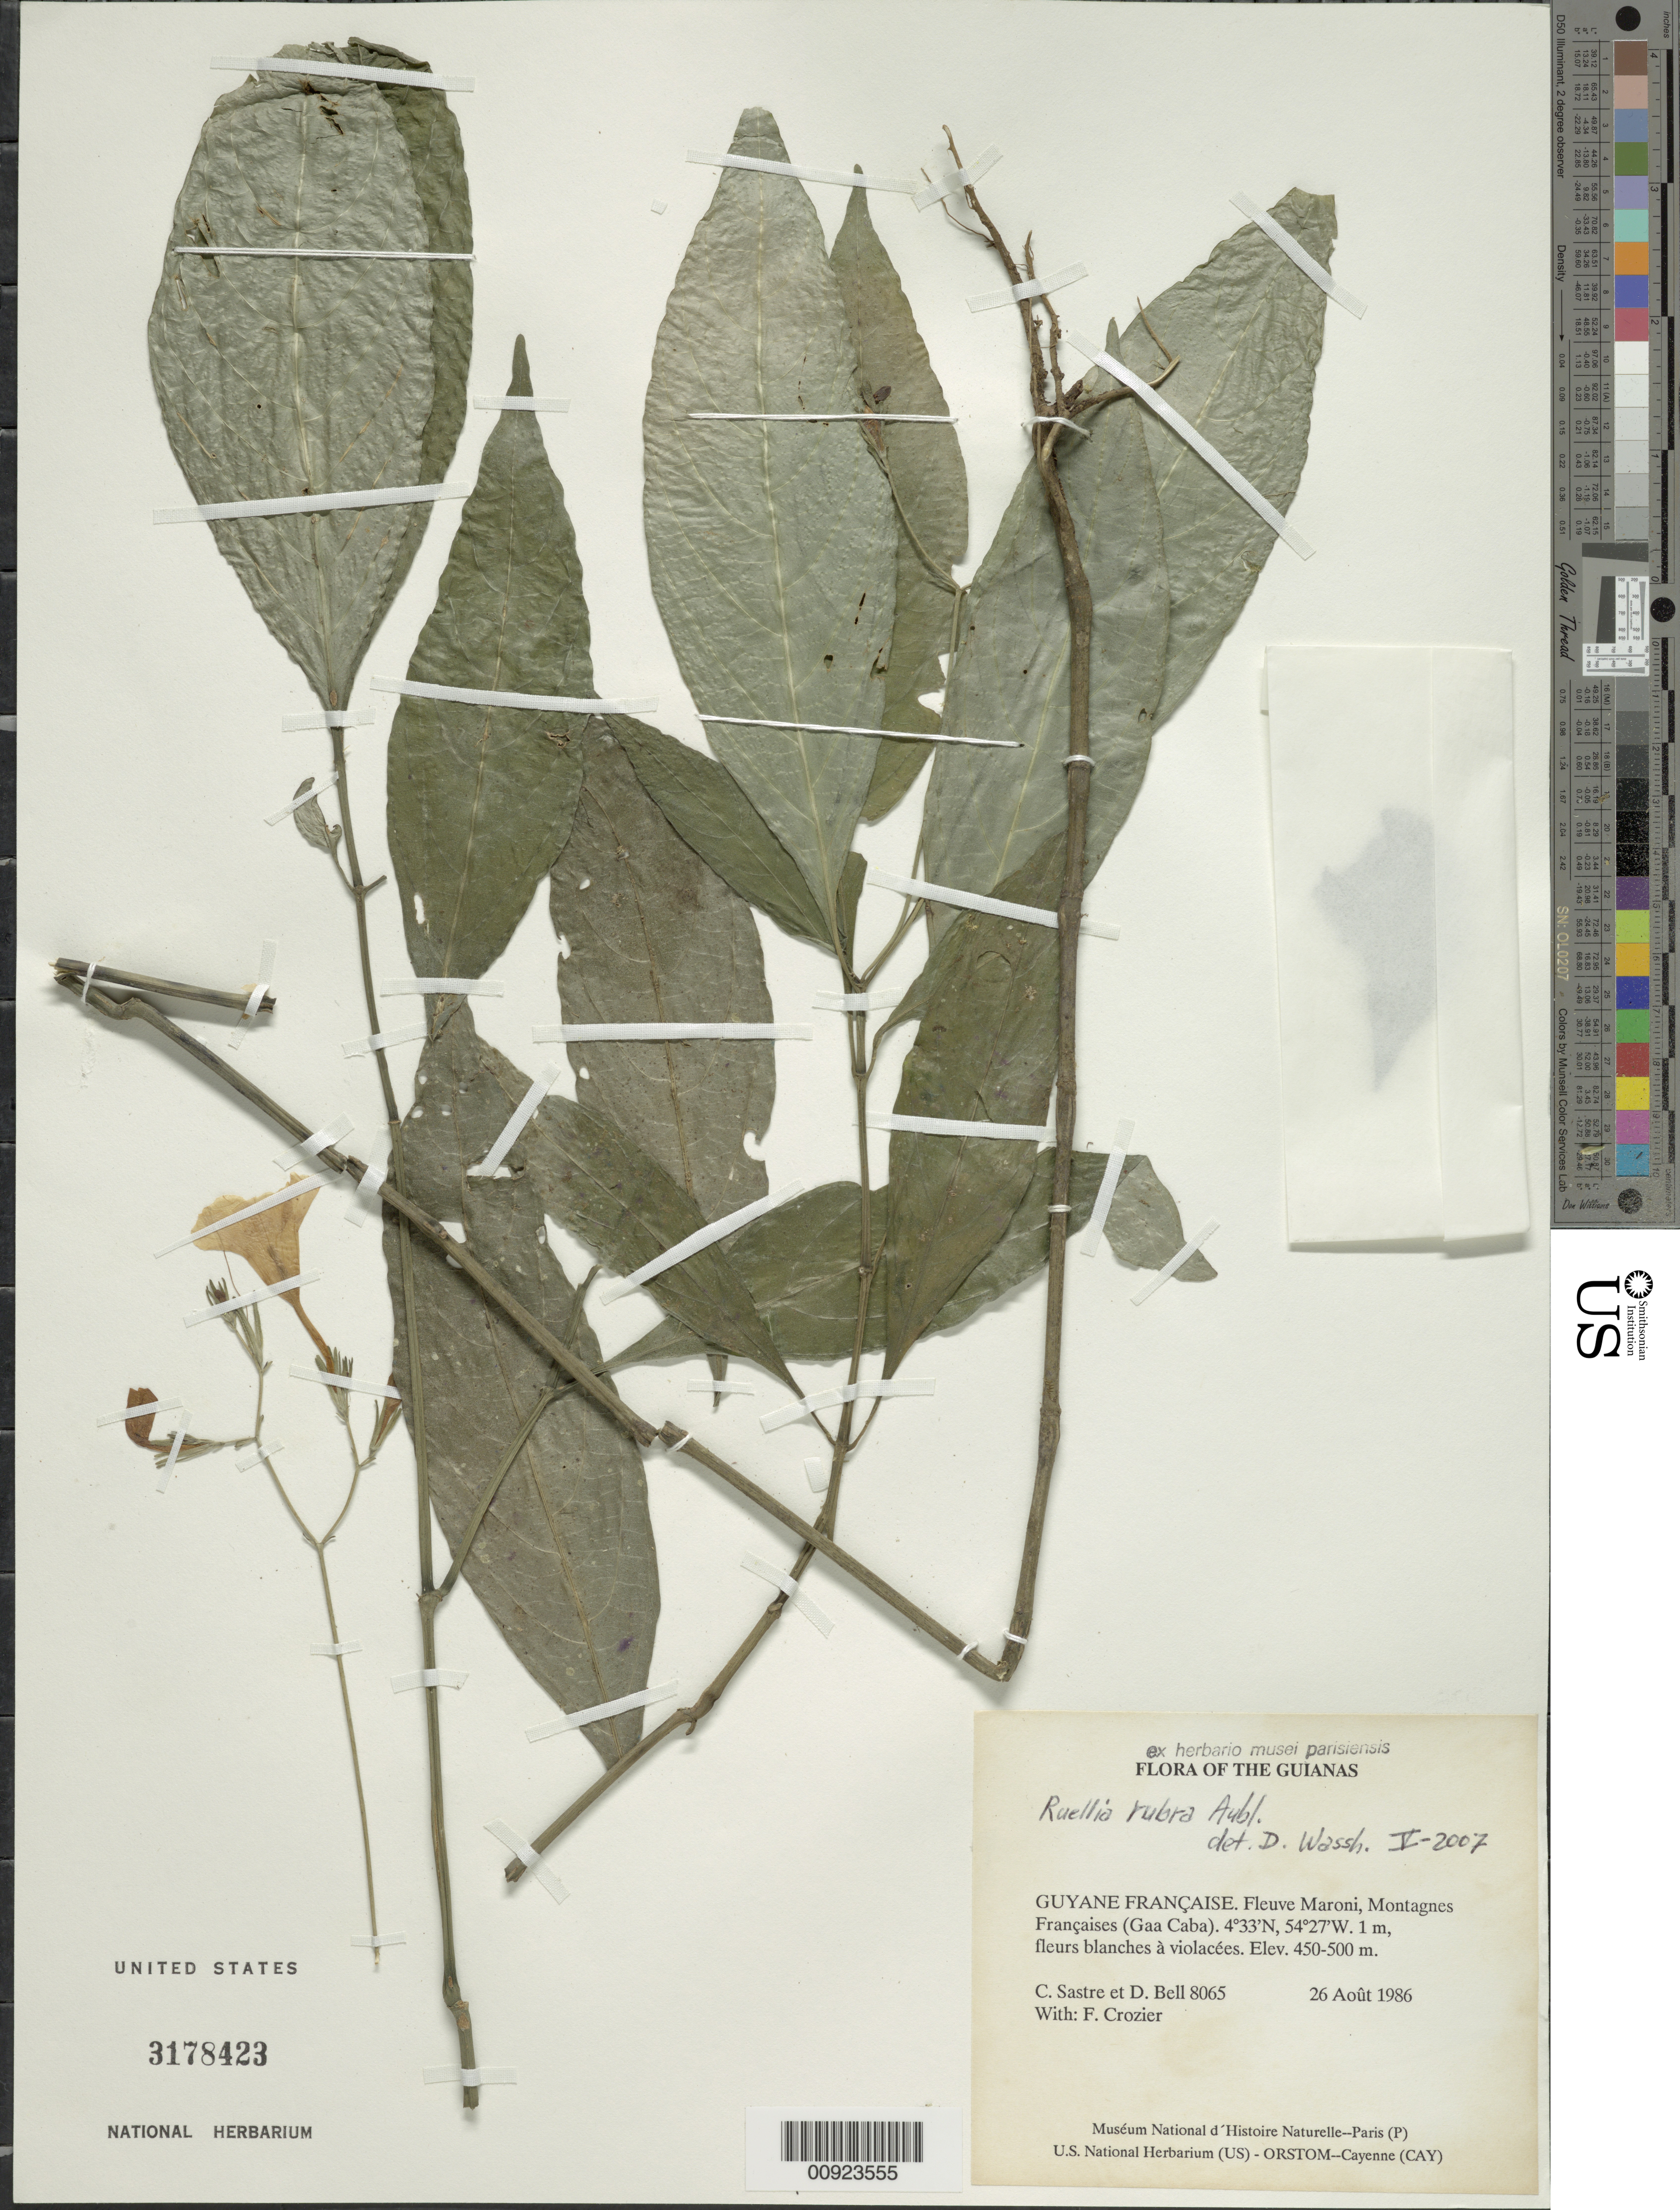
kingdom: Plantae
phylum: Tracheophyta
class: Magnoliopsida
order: Lamiales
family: Acanthaceae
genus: Ruellia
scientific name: Ruellia rubra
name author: Aubl.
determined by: Wasshausen, Dieter C., (BOT), Smithsonian Institution - National Museum of Natural History (UNITED STATES)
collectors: C. H. L. Sastre, D. A. Bell & F. Crozier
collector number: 8065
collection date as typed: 26 August 1986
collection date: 1986-08-26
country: French Guiana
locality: Fleuve Maroni, Montagnes Françaises (Gaa Caba)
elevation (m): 450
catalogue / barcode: US 3178423